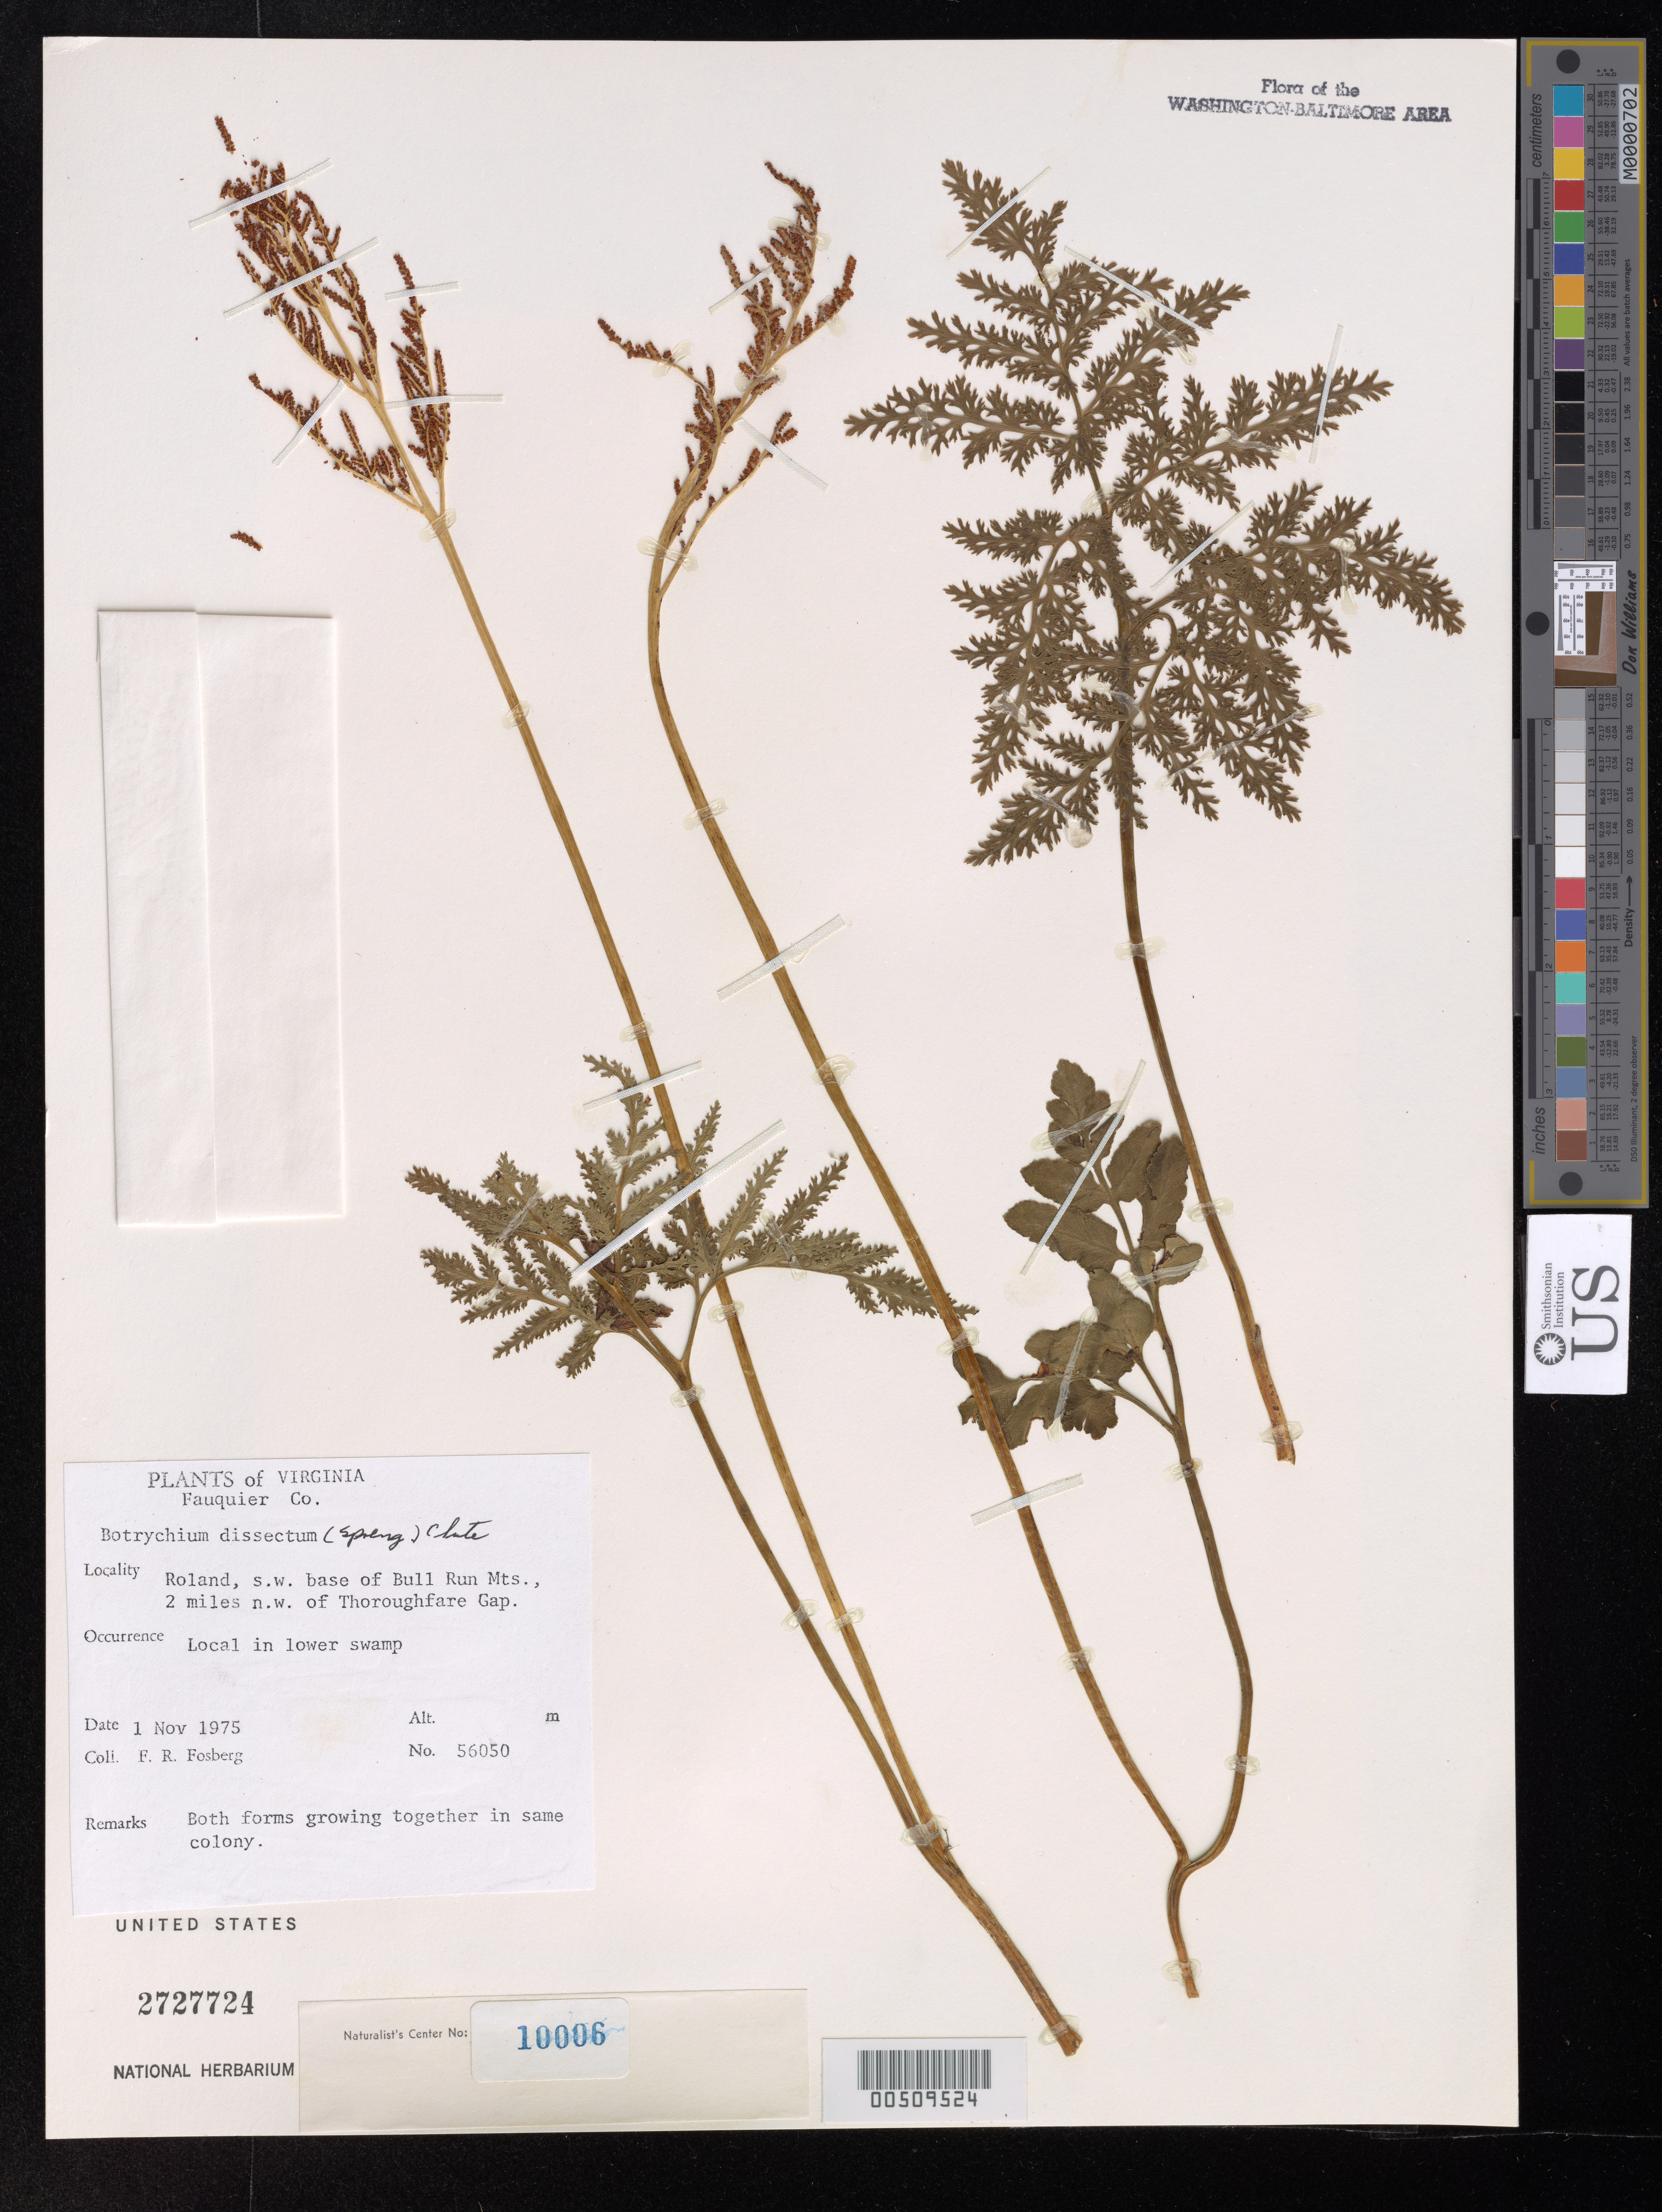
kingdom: Plantae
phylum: Tracheophyta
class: Polypodiopsida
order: Ophioglossales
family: Ophioglossaceae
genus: Botrychium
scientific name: Botrychium dissectum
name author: Spreng.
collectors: F. R. Fosberg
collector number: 56050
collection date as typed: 01 Nov 1975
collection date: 1975-11-01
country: United States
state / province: Virginia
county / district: Fauquier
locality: Roland, SW base of Bull Run Mountains, 2 mi. NW of Thoroughfare Gap Bull Run Mts.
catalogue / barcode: US 2727724